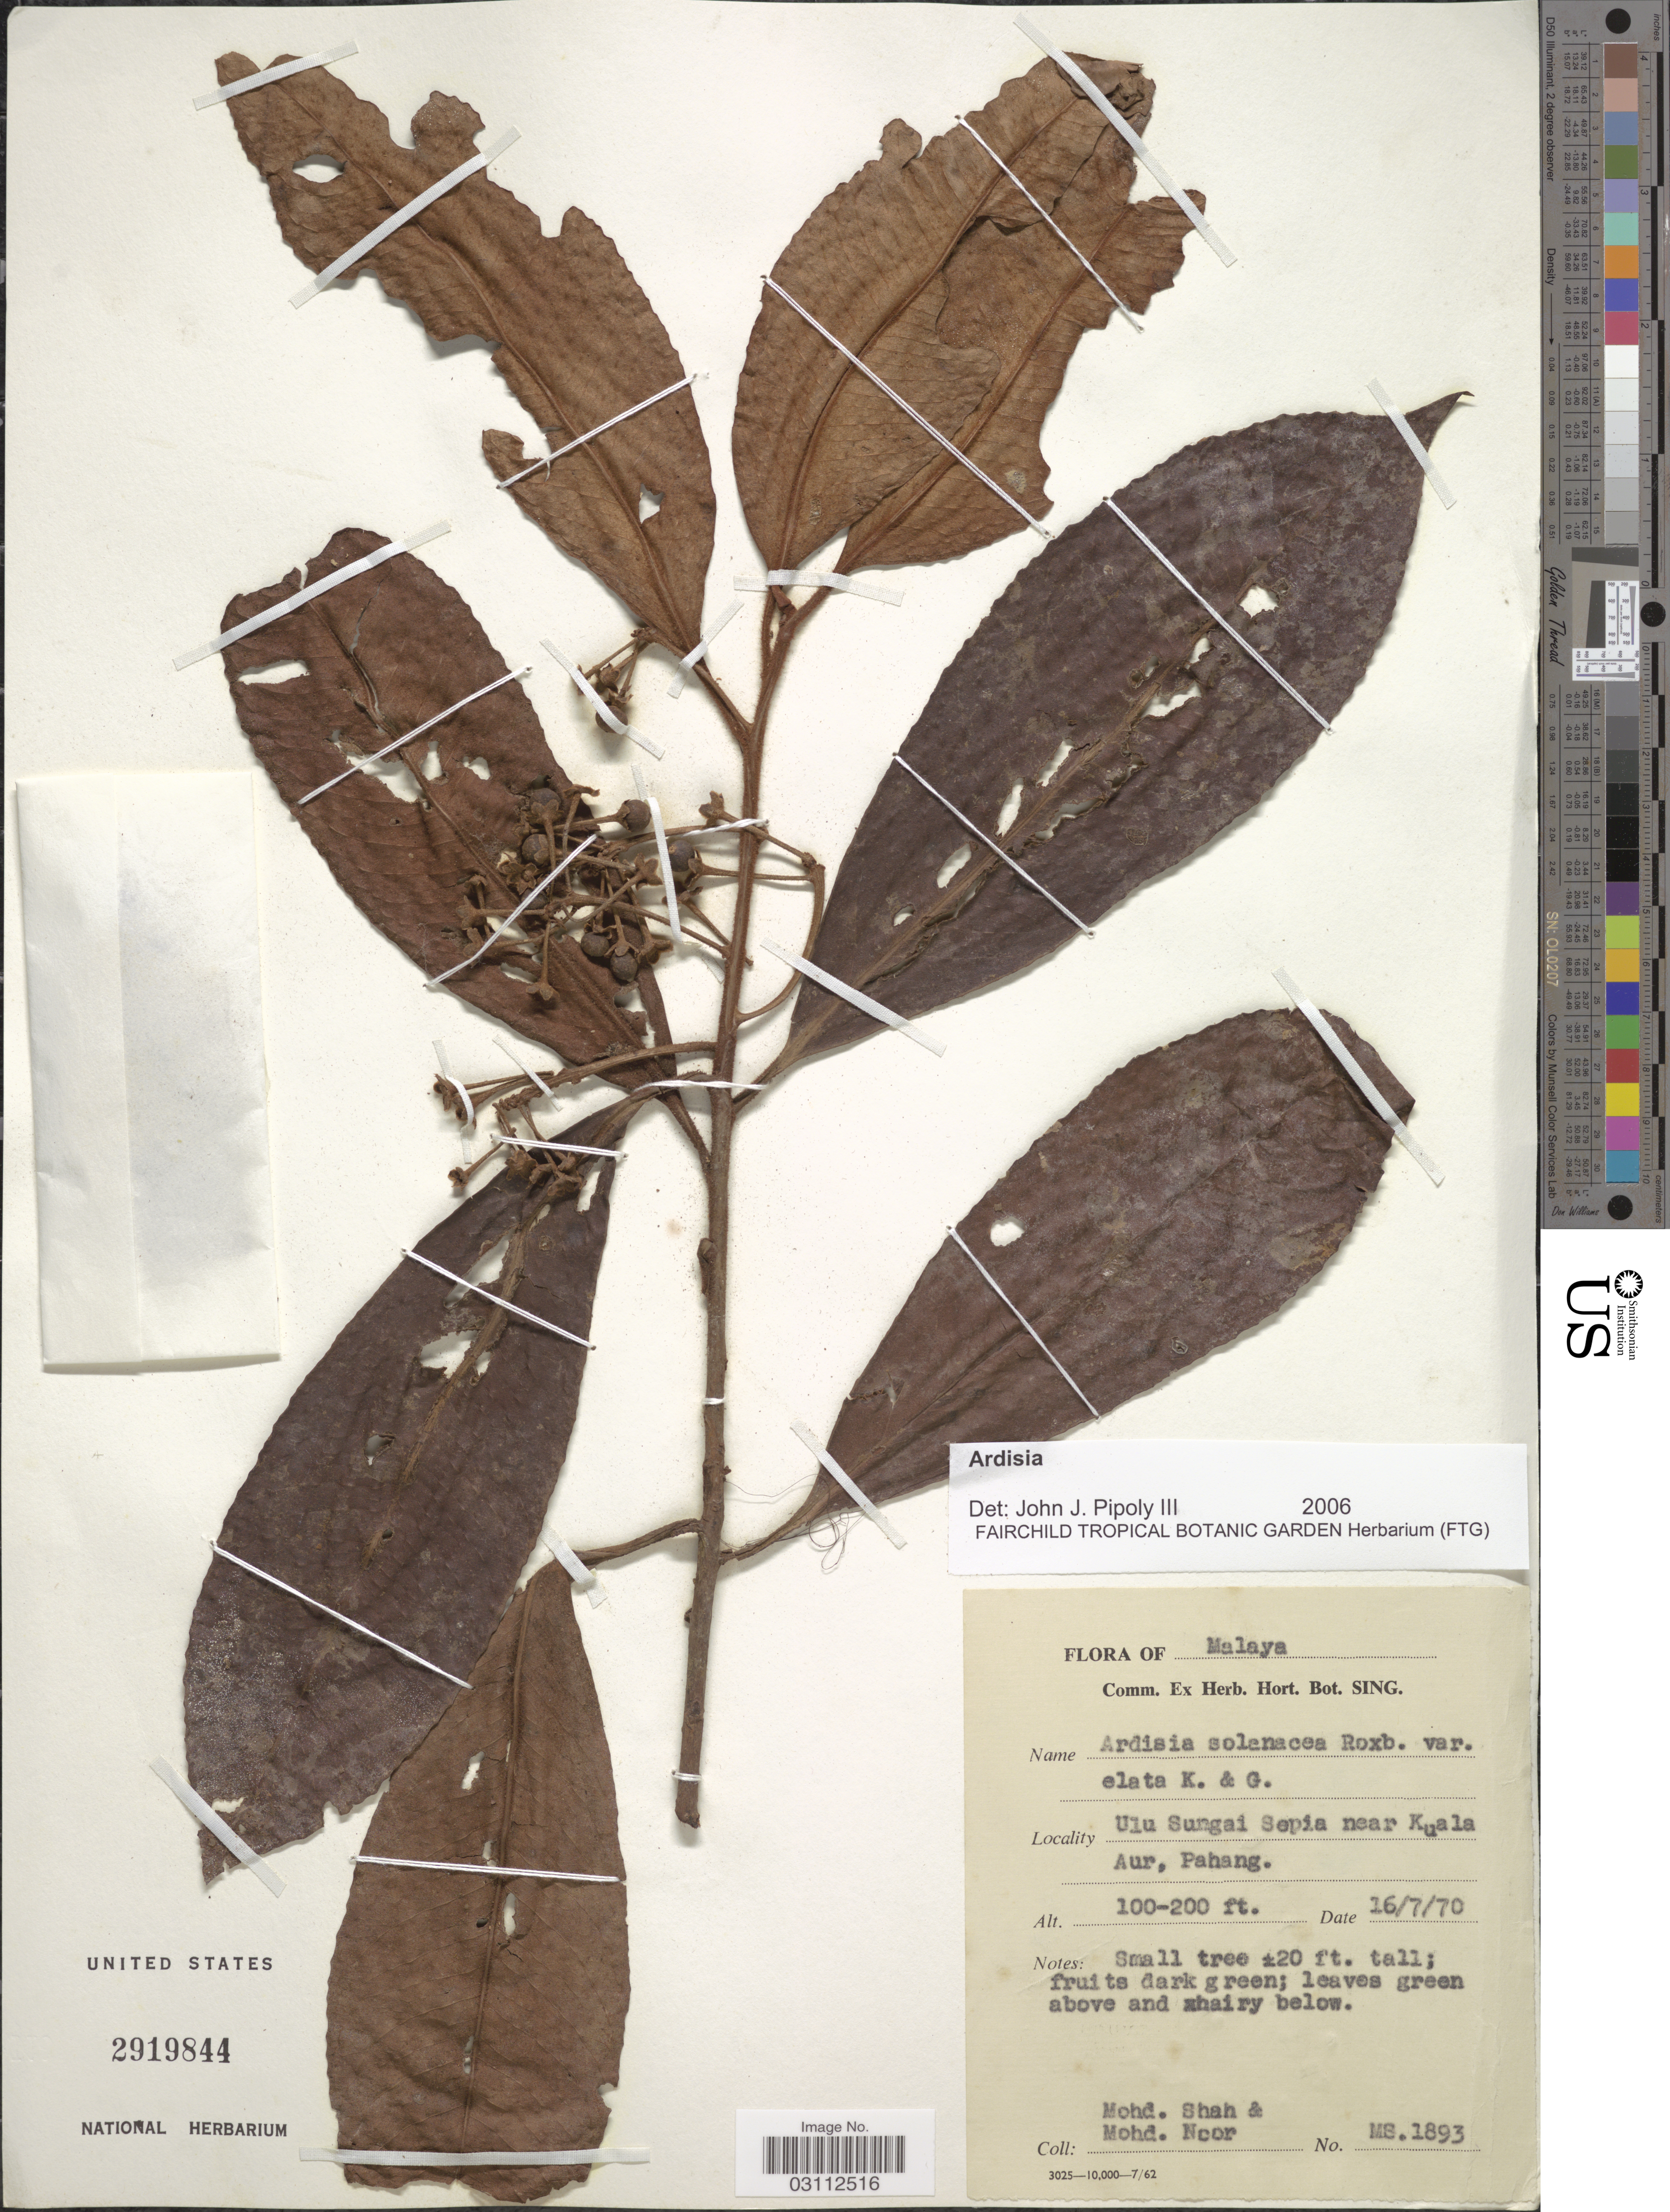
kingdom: Plantae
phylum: Tracheophyta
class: Magnoliopsida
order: Ericales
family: Primulaceae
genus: Ardisia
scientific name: Ardisia solanacea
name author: Roxb.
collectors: M. Shah & M. Noor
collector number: MS1893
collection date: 1970-07-16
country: Malaysia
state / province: Pahang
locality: Malaya. Ulu Sungai Sepia near Kuala Aur, Pahang.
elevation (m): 30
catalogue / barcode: US 2919844